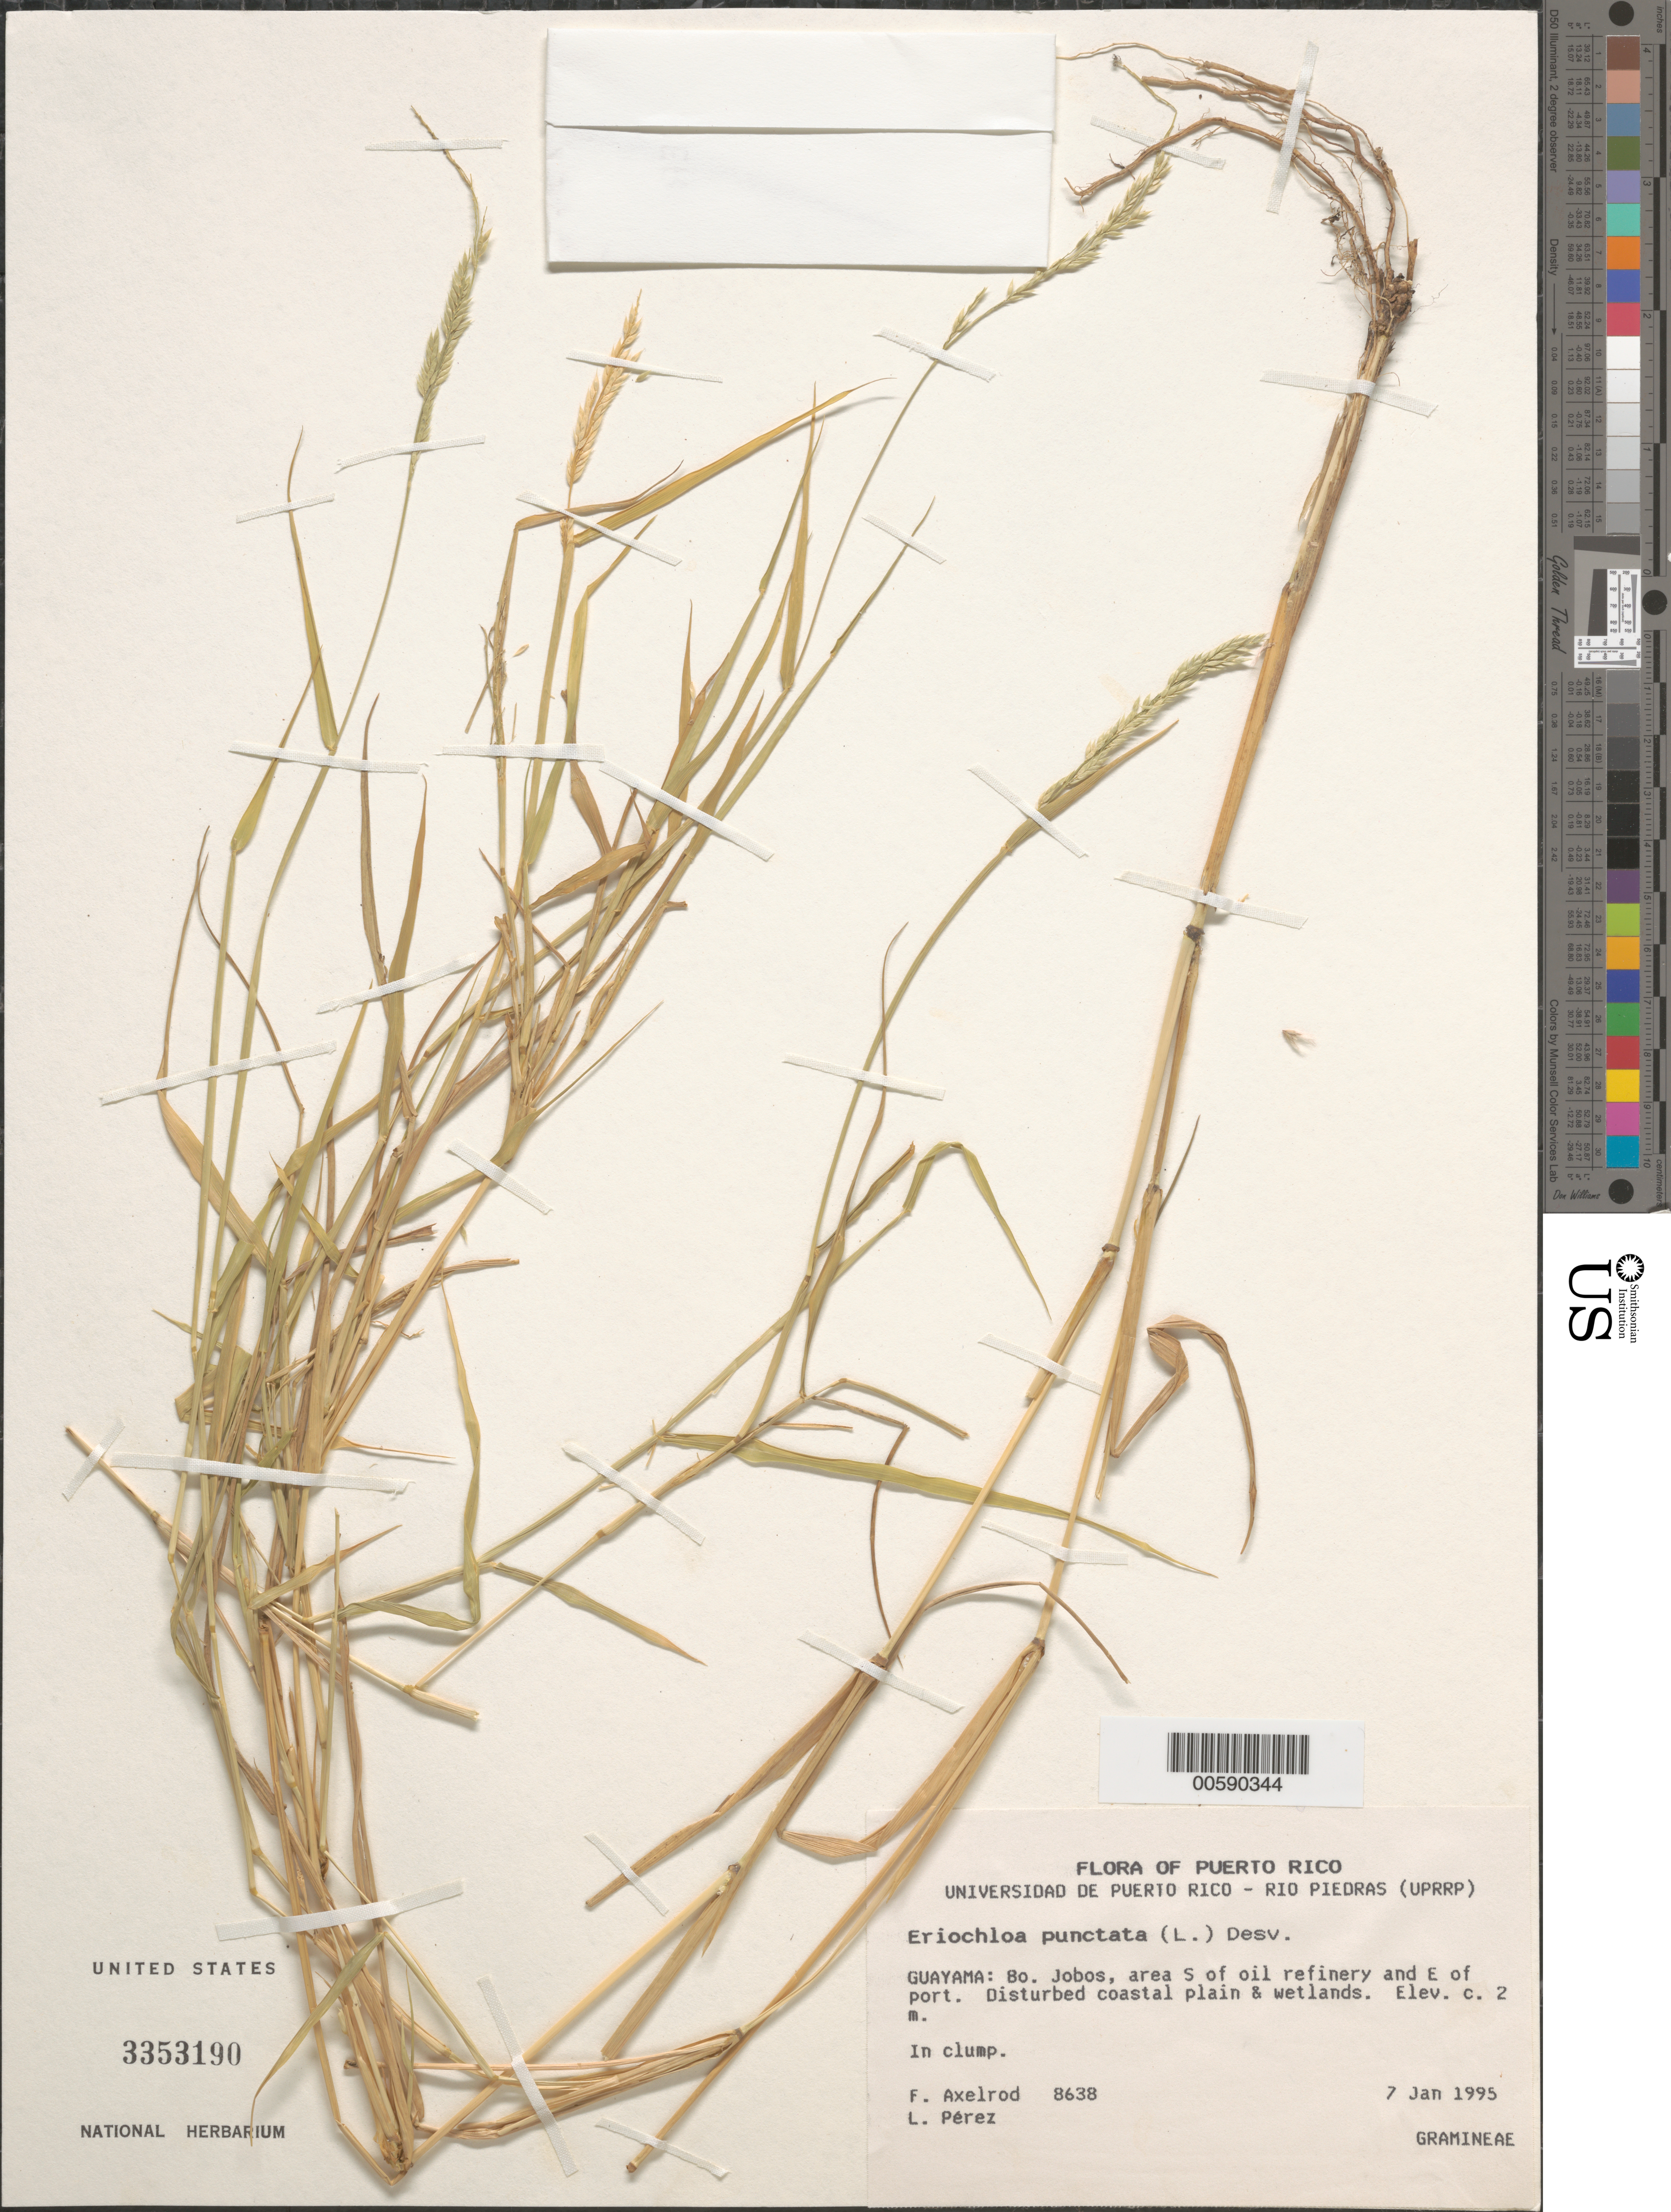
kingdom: Plantae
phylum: Tracheophyta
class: Liliopsida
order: Poales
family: Poaceae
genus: Eriochloa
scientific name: Eriochloa punctata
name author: (L.) Desv. ex Ham.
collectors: F. Axelrod & L. Pérez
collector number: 8638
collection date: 1995-01-07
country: Puerto Rico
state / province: Guayama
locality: Bo. Jobos, area S of oil refinery and E of port. Disturbed coastal plain & wetlands.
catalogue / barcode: US 3353190